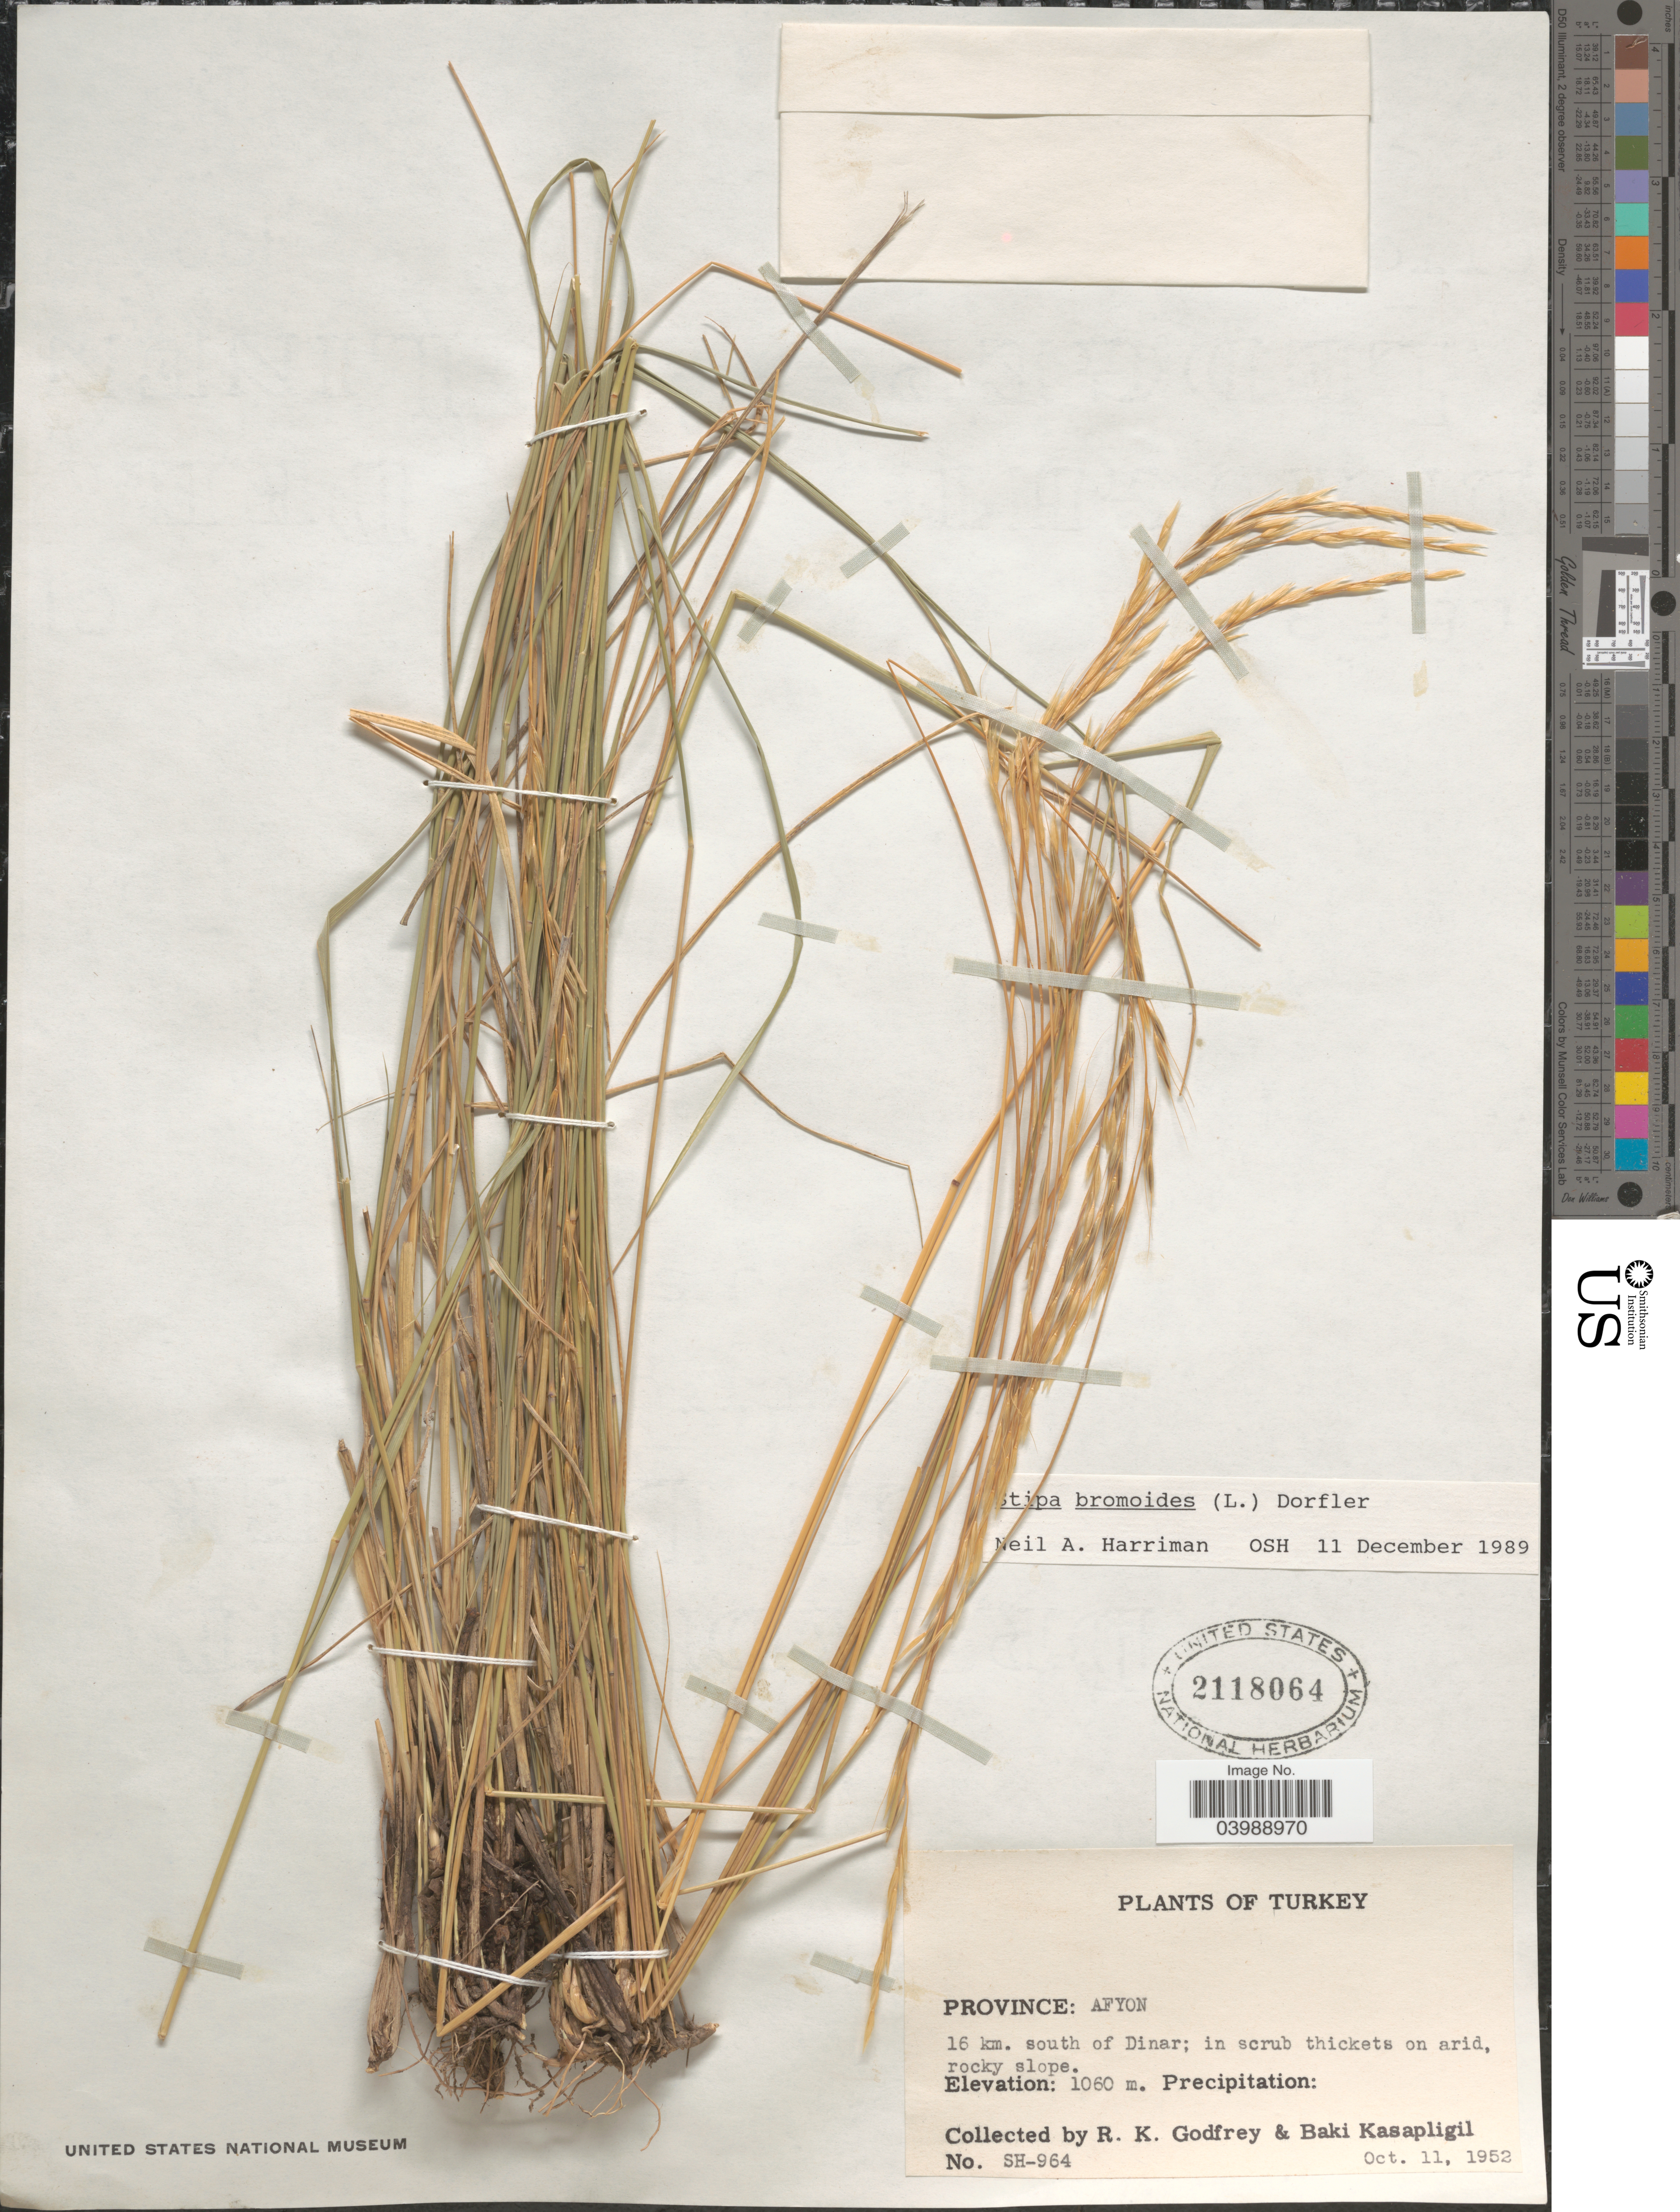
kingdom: Plantae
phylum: Tracheophyta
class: Liliopsida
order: Poales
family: Poaceae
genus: Achnatherum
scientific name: Achnatherum sp.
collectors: R. K. Godfrey & B. Kasapligil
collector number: SH-964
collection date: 1952-10-11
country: Turkey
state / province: Afyonkarahisar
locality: Province: Afyon. 16 km. south of Dinar.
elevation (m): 1060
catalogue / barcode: US 2118064